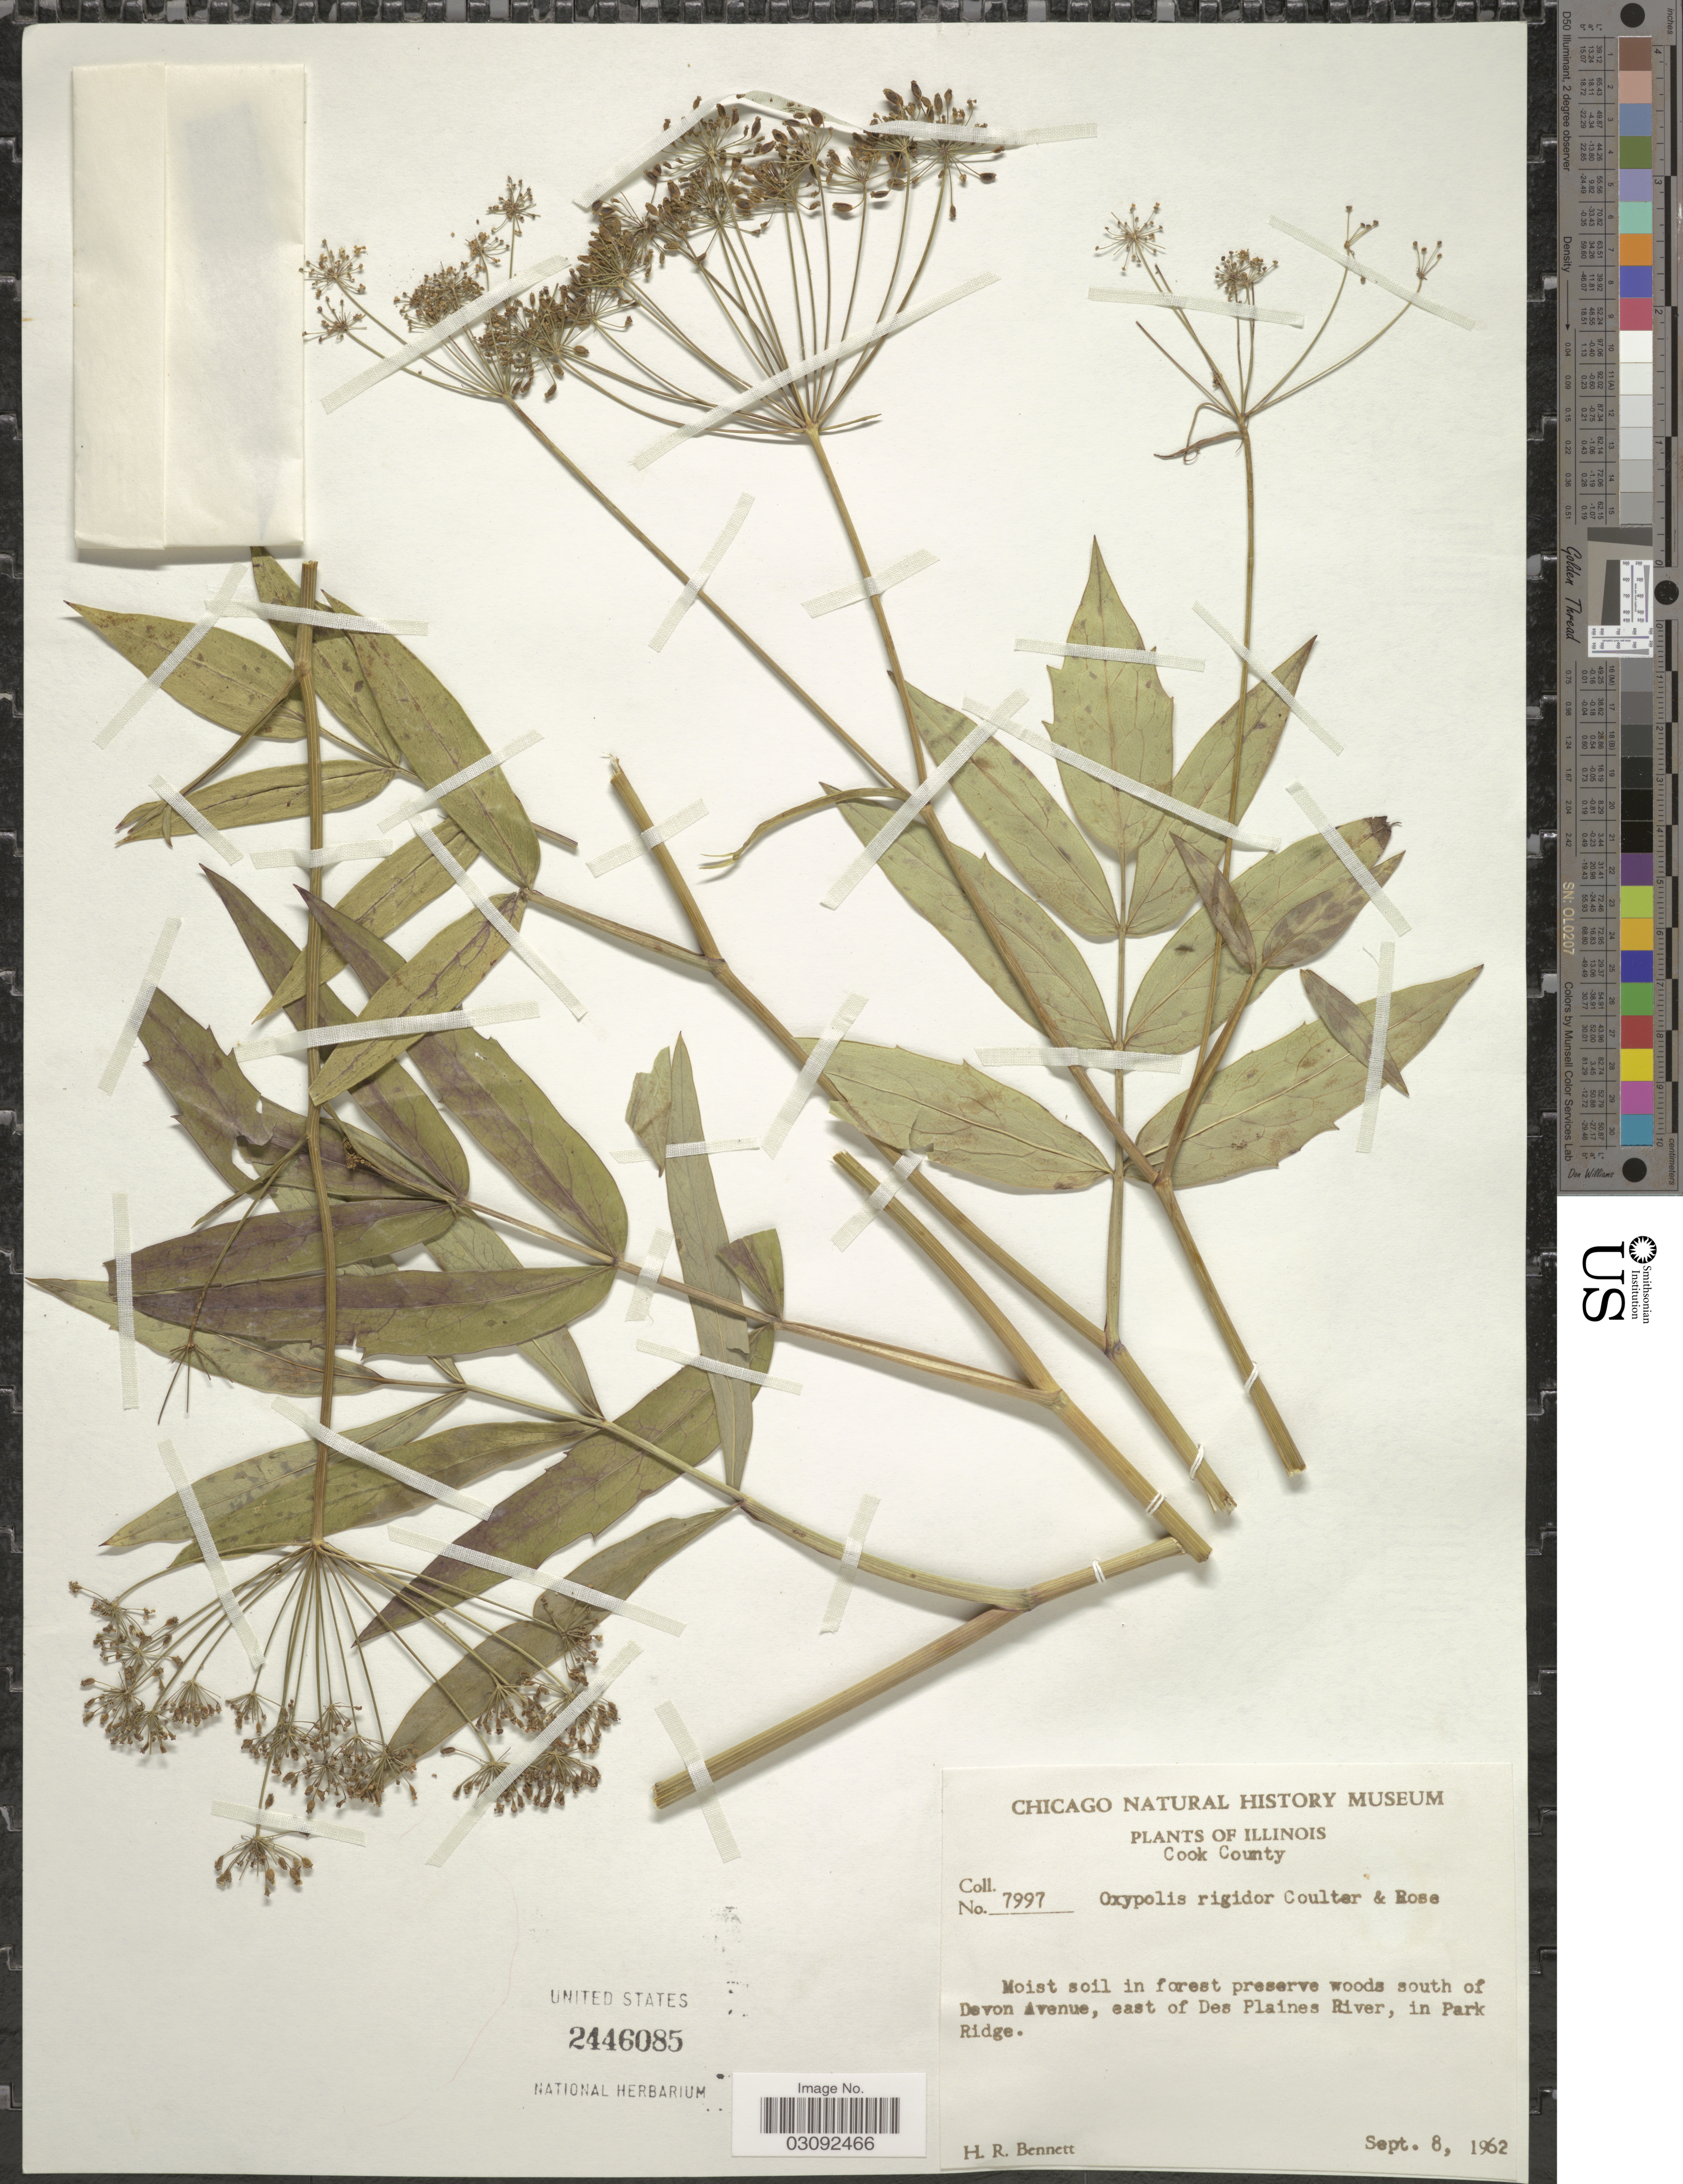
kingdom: Plantae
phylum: Tracheophyta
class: Magnoliopsida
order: Apiales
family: Apiaceae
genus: Oxypolis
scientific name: Oxypolis rigidior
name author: (L.) Raf.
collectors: H. R. Bennett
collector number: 7997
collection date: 1962-09-08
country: United States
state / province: Illinois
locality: Cook County. Forest preserve woods south of Devon Avenue, east of Des Plaines River, in Park Ridge.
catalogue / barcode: US 2446085